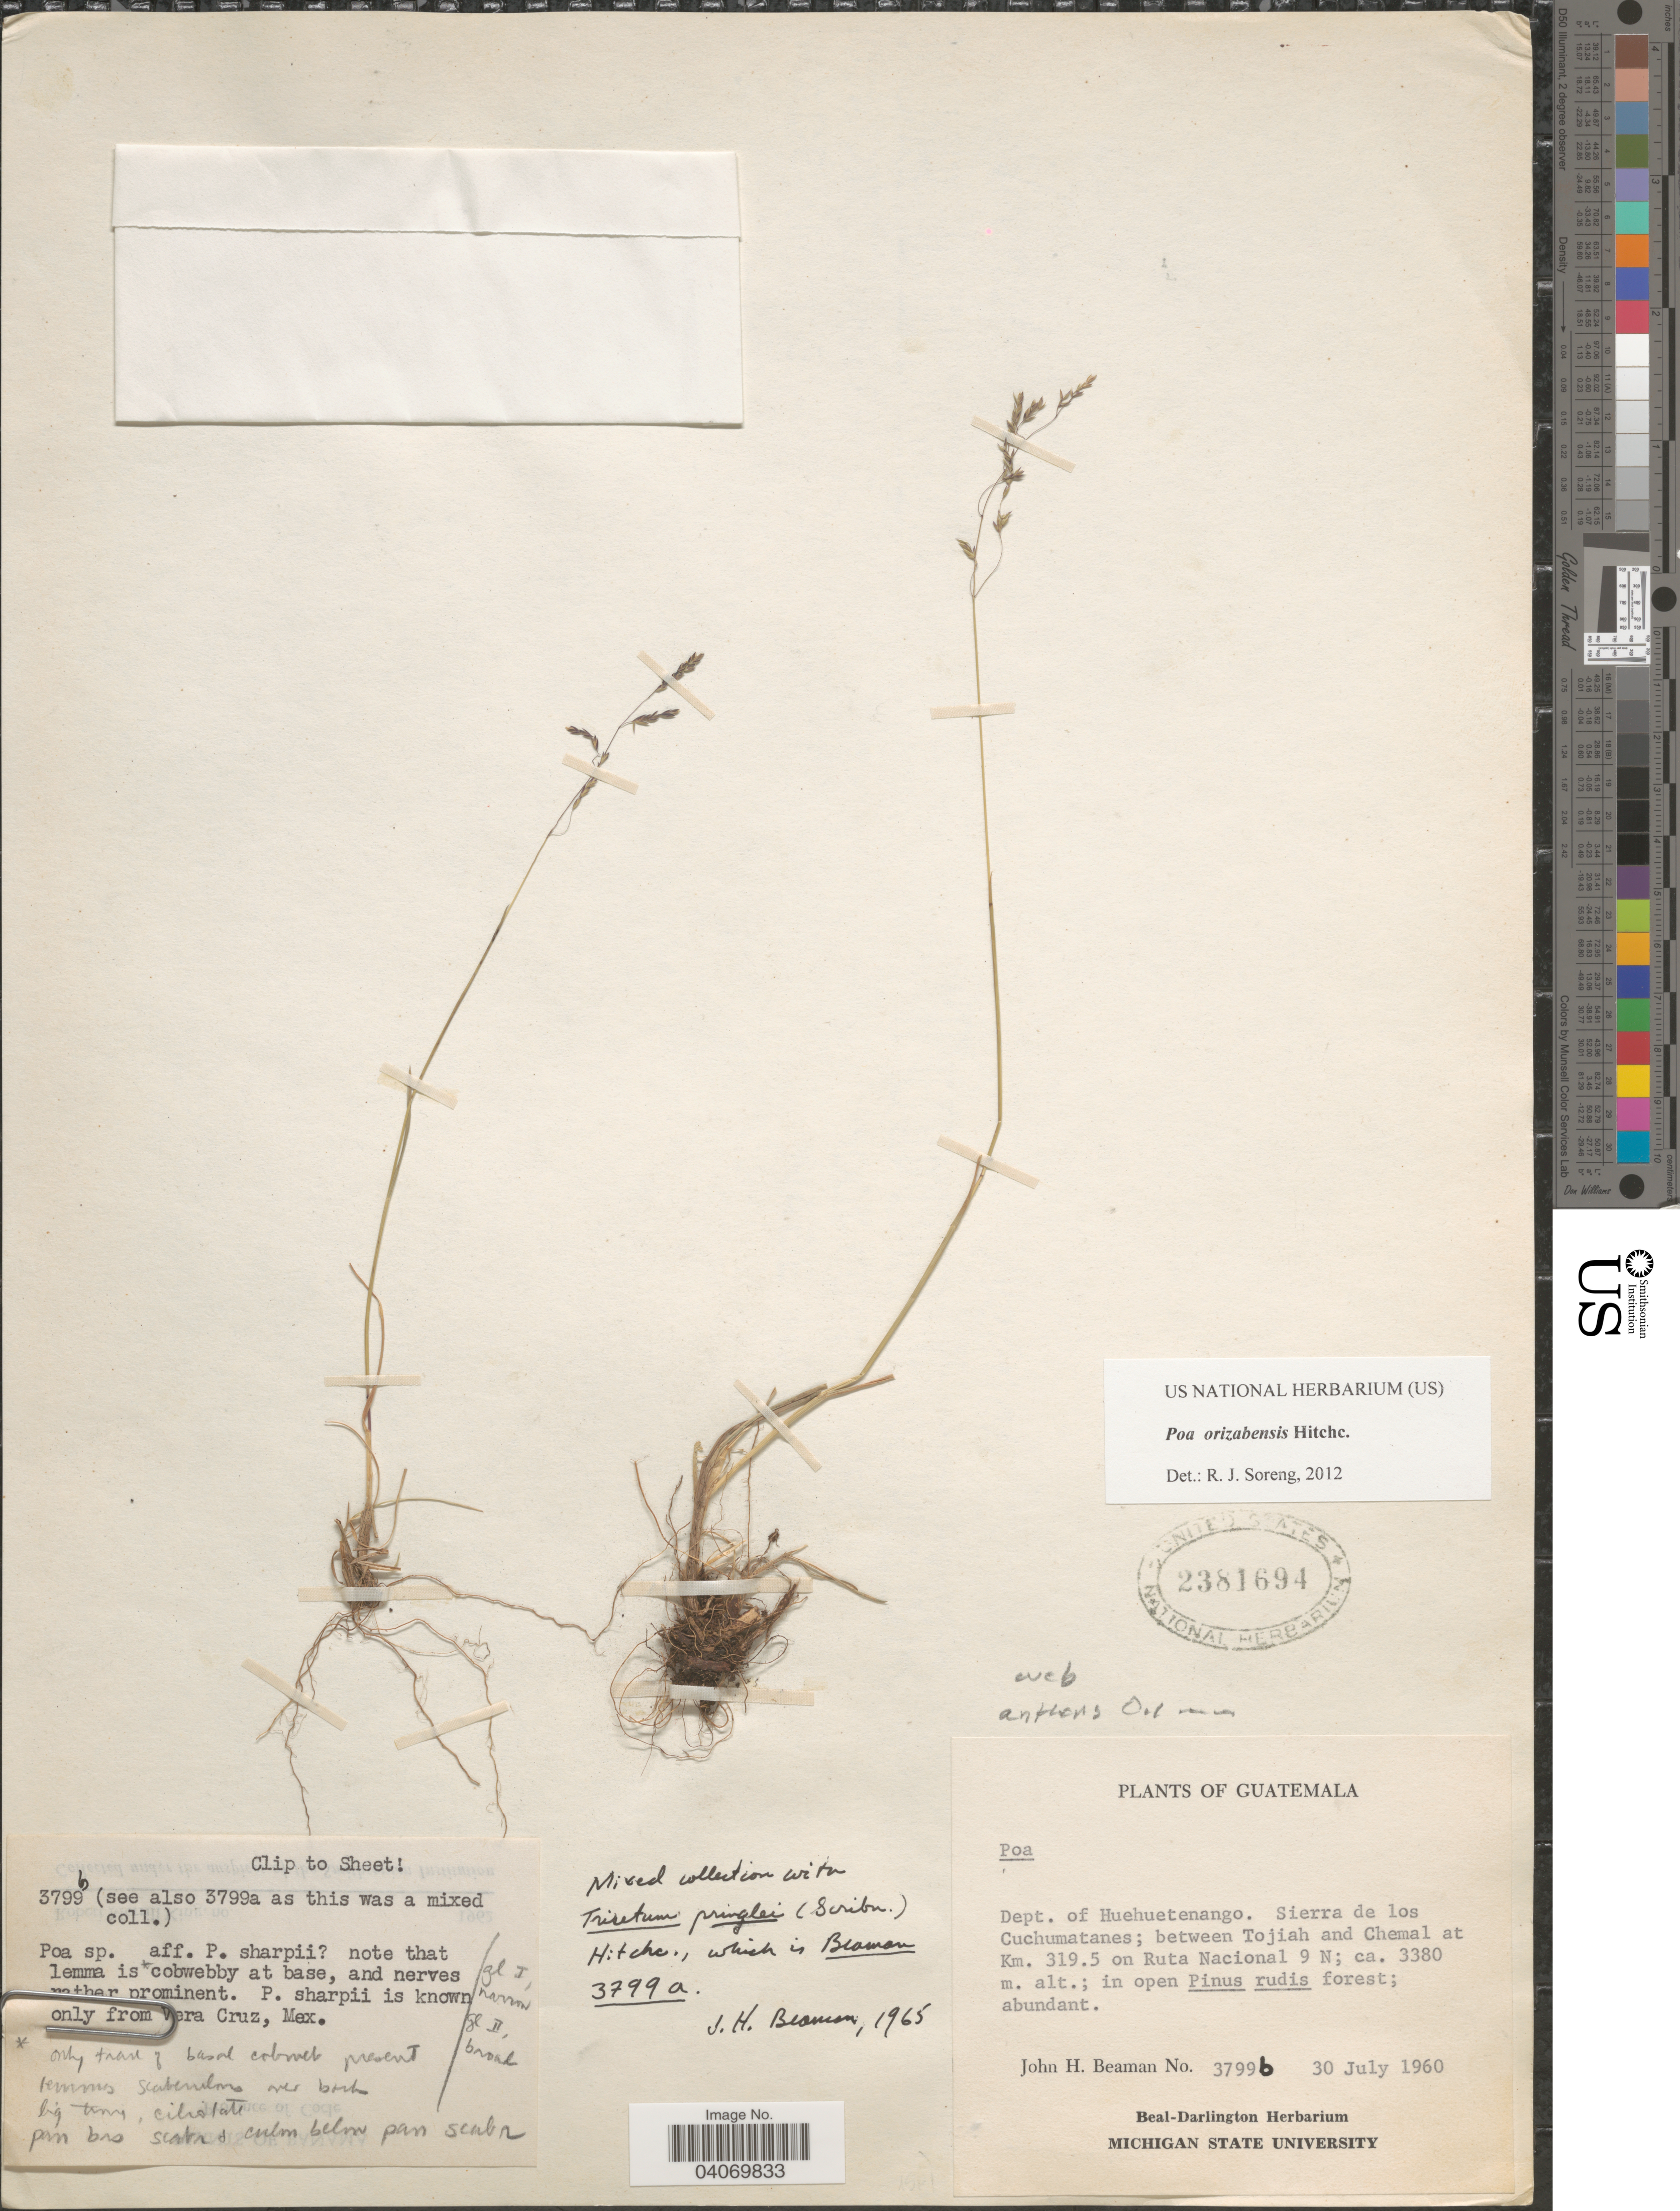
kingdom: Plantae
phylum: Tracheophyta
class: Liliopsida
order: Poales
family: Poaceae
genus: Poa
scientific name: Poa orizabensis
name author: Hitchc.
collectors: J. H. Beaman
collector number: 3799b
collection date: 1960-07-30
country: Guatemala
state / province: Huehuetenango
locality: Dept. of Huehuetenango. Sierra de Los Cuchumatanes; between Tojiah and Chemal at Km. 319.5 on Ruta Nacional 9 N.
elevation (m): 3380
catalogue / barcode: US 2381694